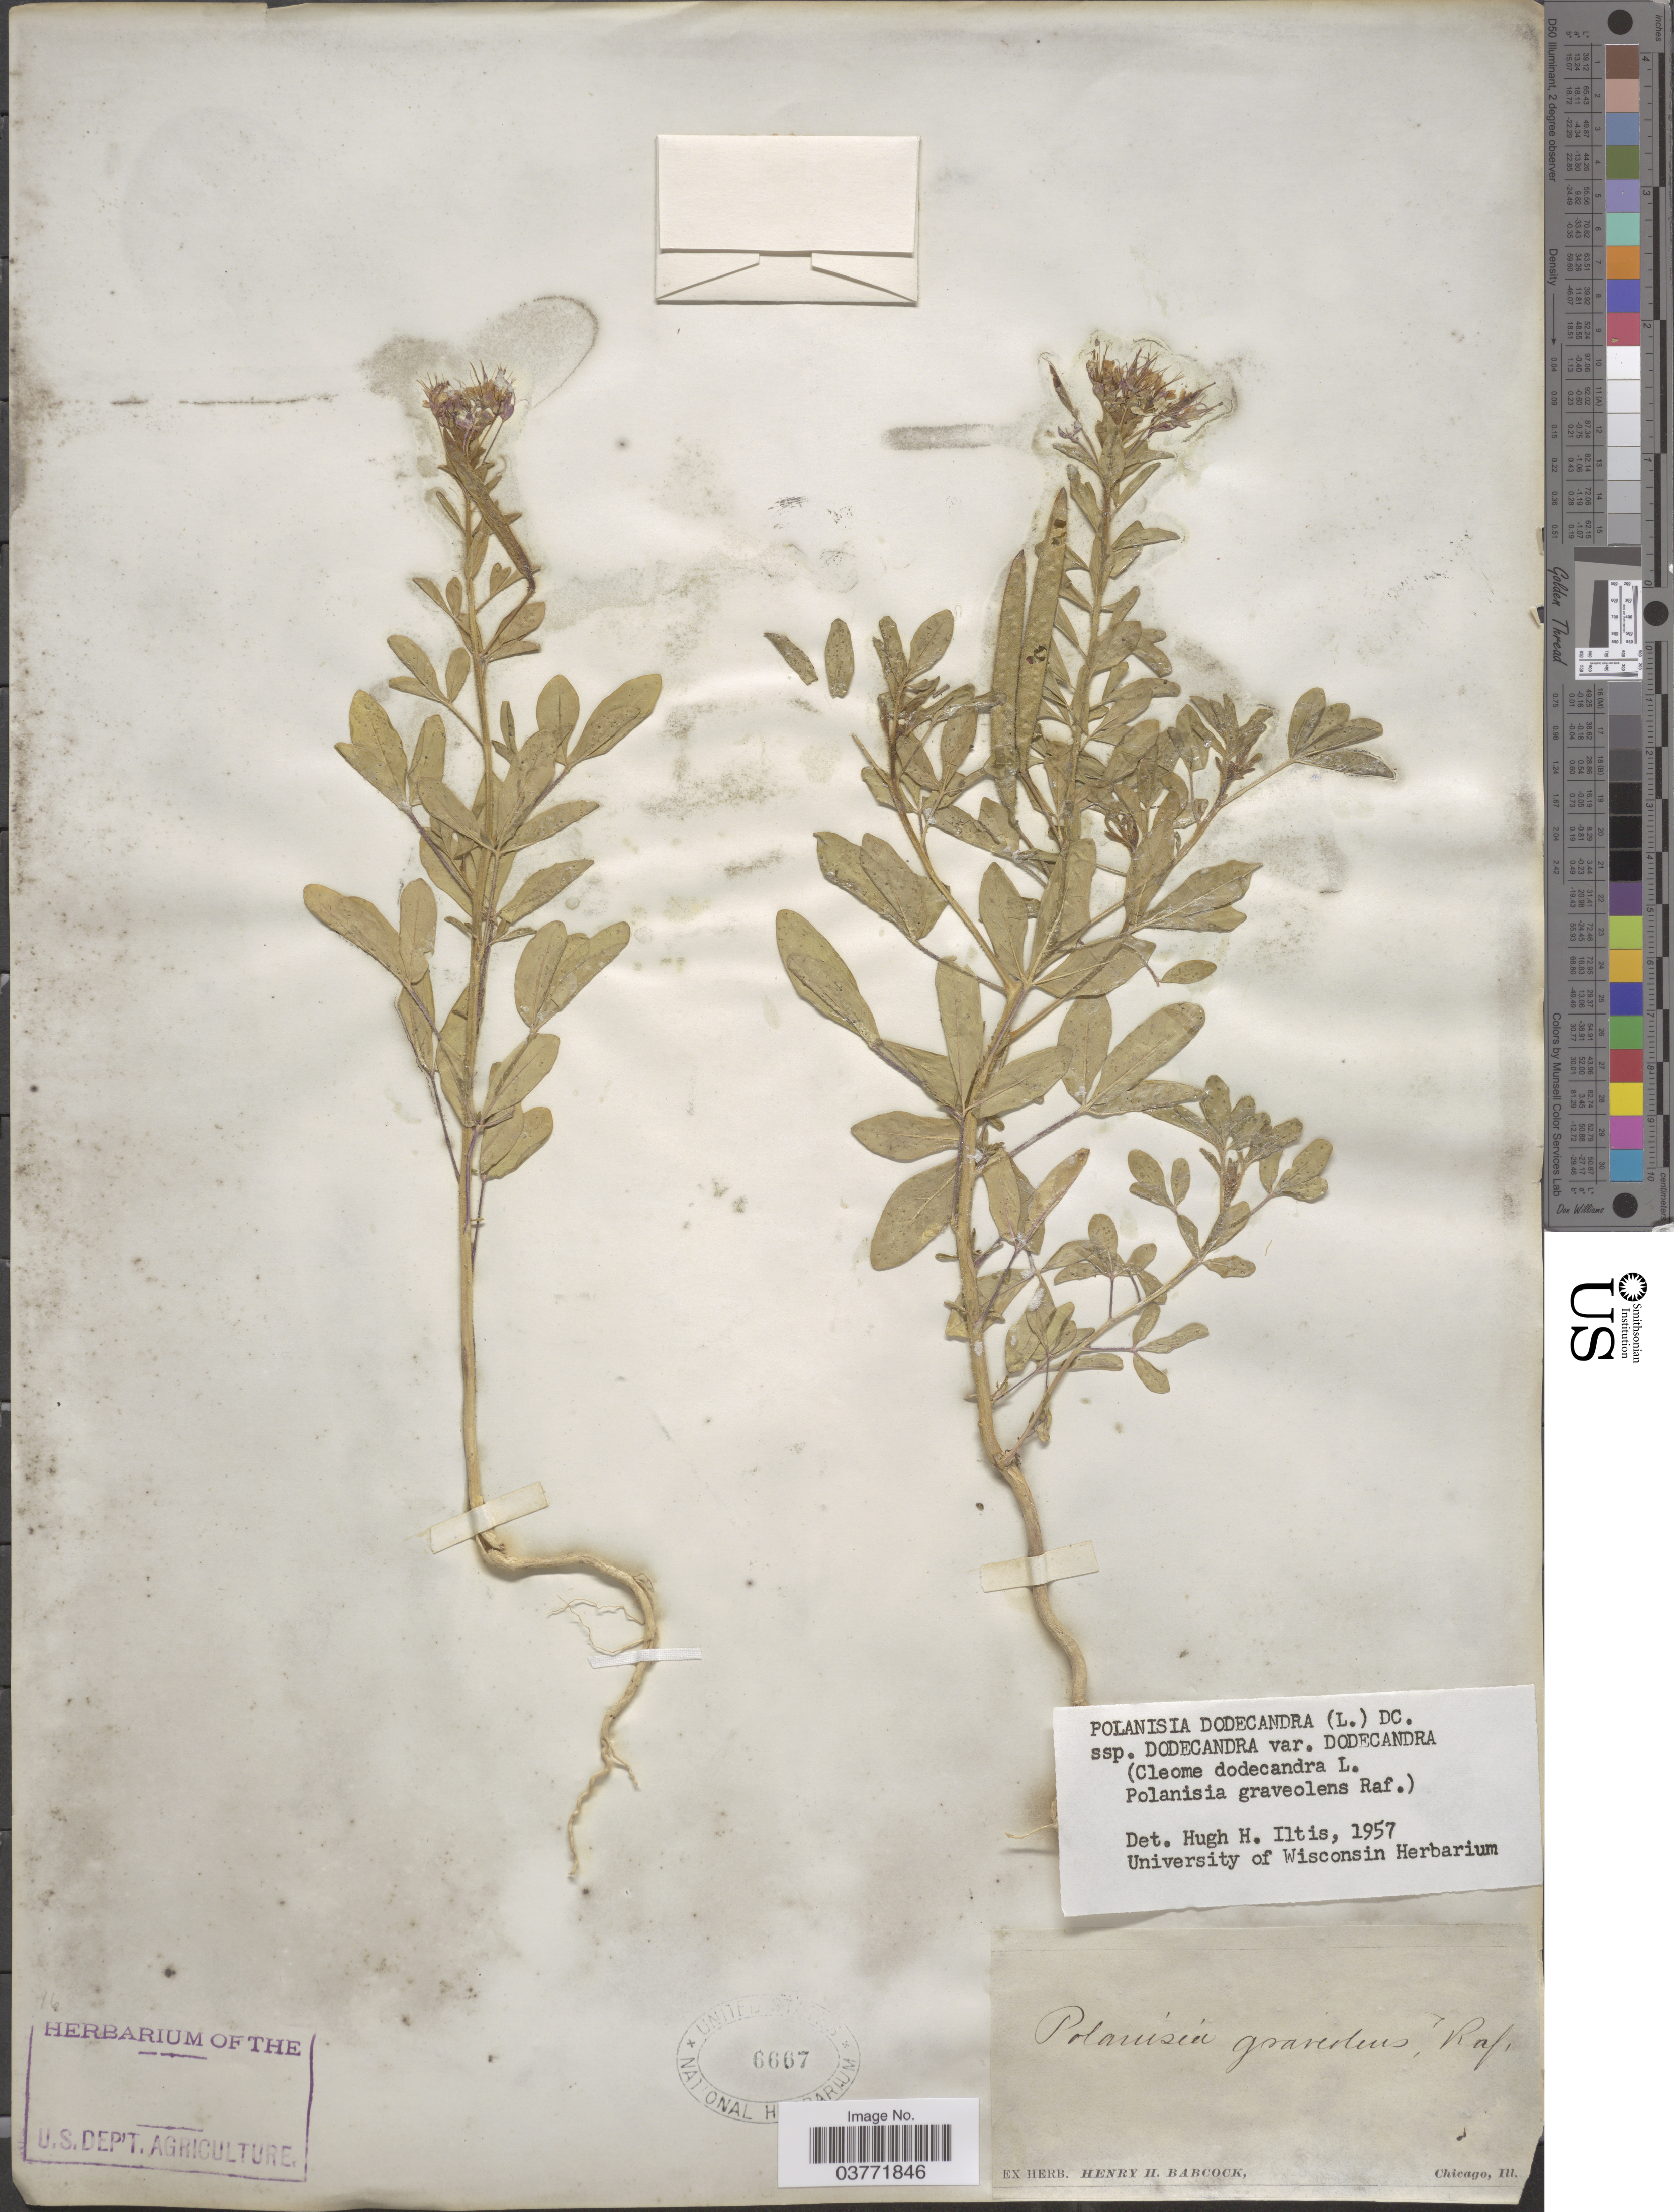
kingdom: Plantae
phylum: Tracheophyta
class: Magnoliopsida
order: Brassicales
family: Cleomaceae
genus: Polanisia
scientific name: Polanisia dodecandra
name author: (L.) DC.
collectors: ex herb. Henry Homes Babcock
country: United States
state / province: Illinois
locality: Chicago.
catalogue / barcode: US 6667